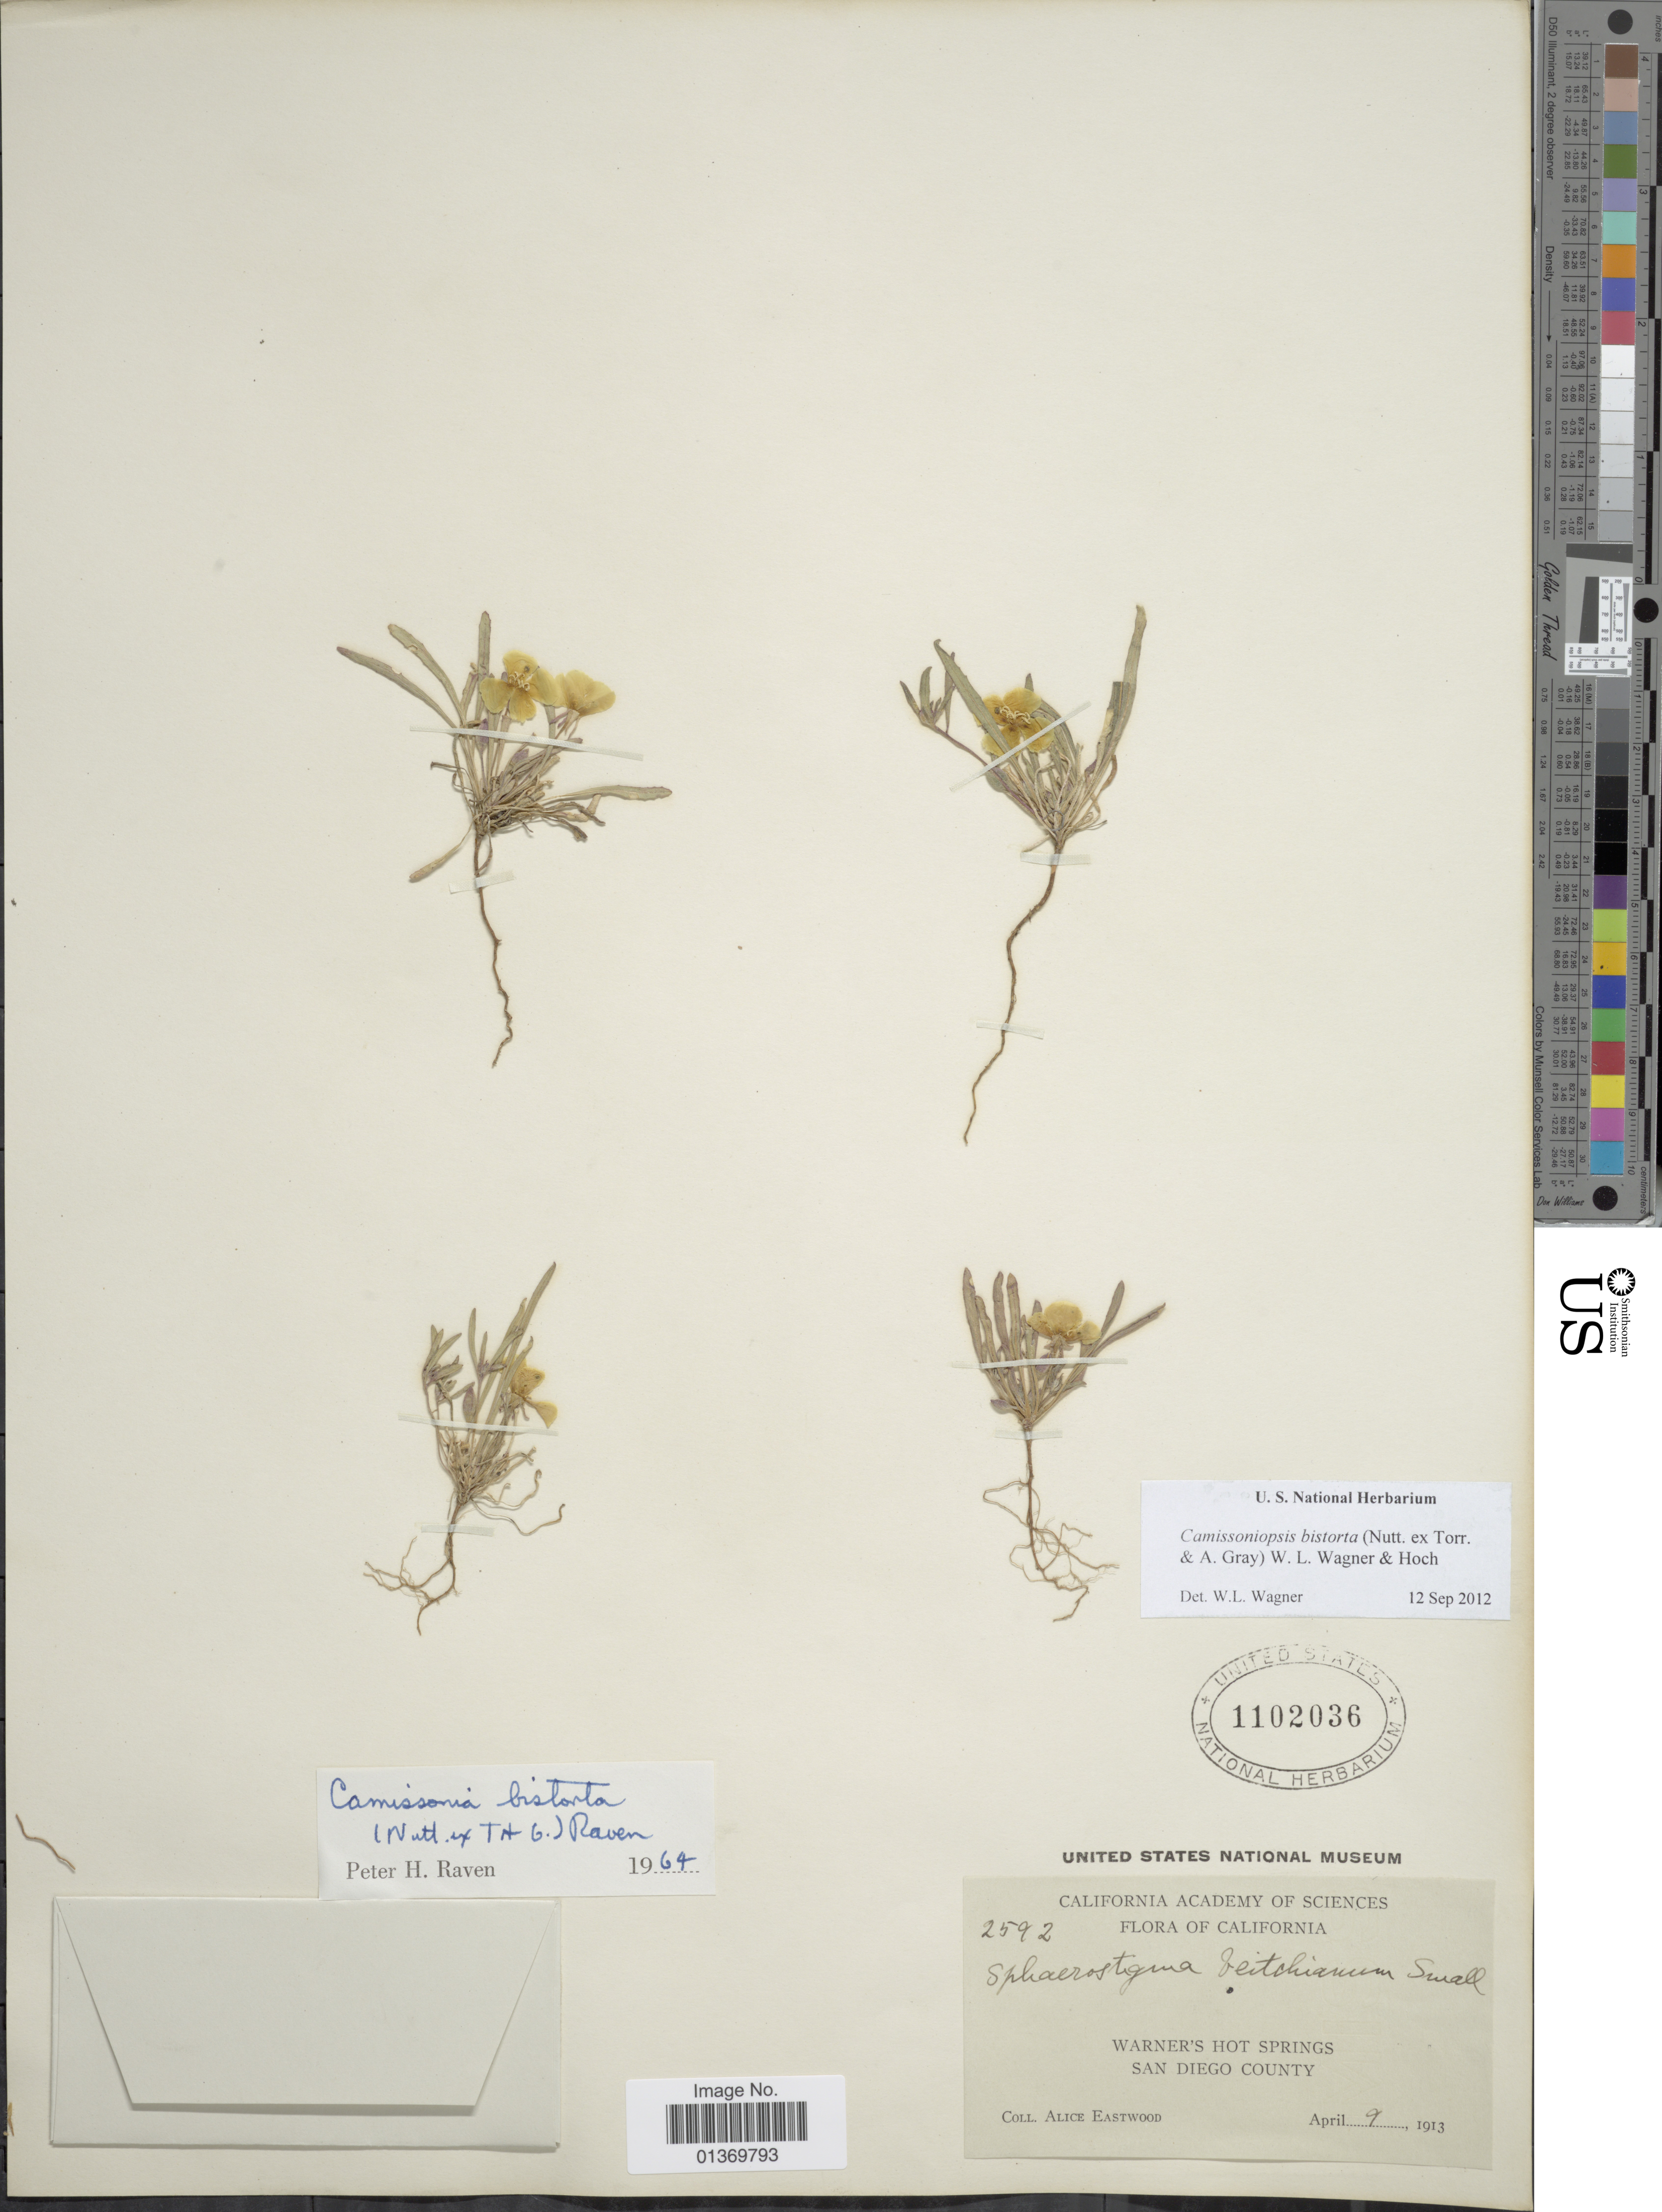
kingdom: Plantae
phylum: Tracheophyta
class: Magnoliopsida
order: Myrtales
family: Onagraceae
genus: Camissoniopsis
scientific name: Camissoniopsis bistorta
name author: (Nutt. ex Torr. & A. Gray) W.L. Wagner & Hoch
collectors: A. Eastwood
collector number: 2592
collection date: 1913-04-09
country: United States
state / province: California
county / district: San Diego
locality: Warner's Hot Springs, San Diego County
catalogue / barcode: US 1102036